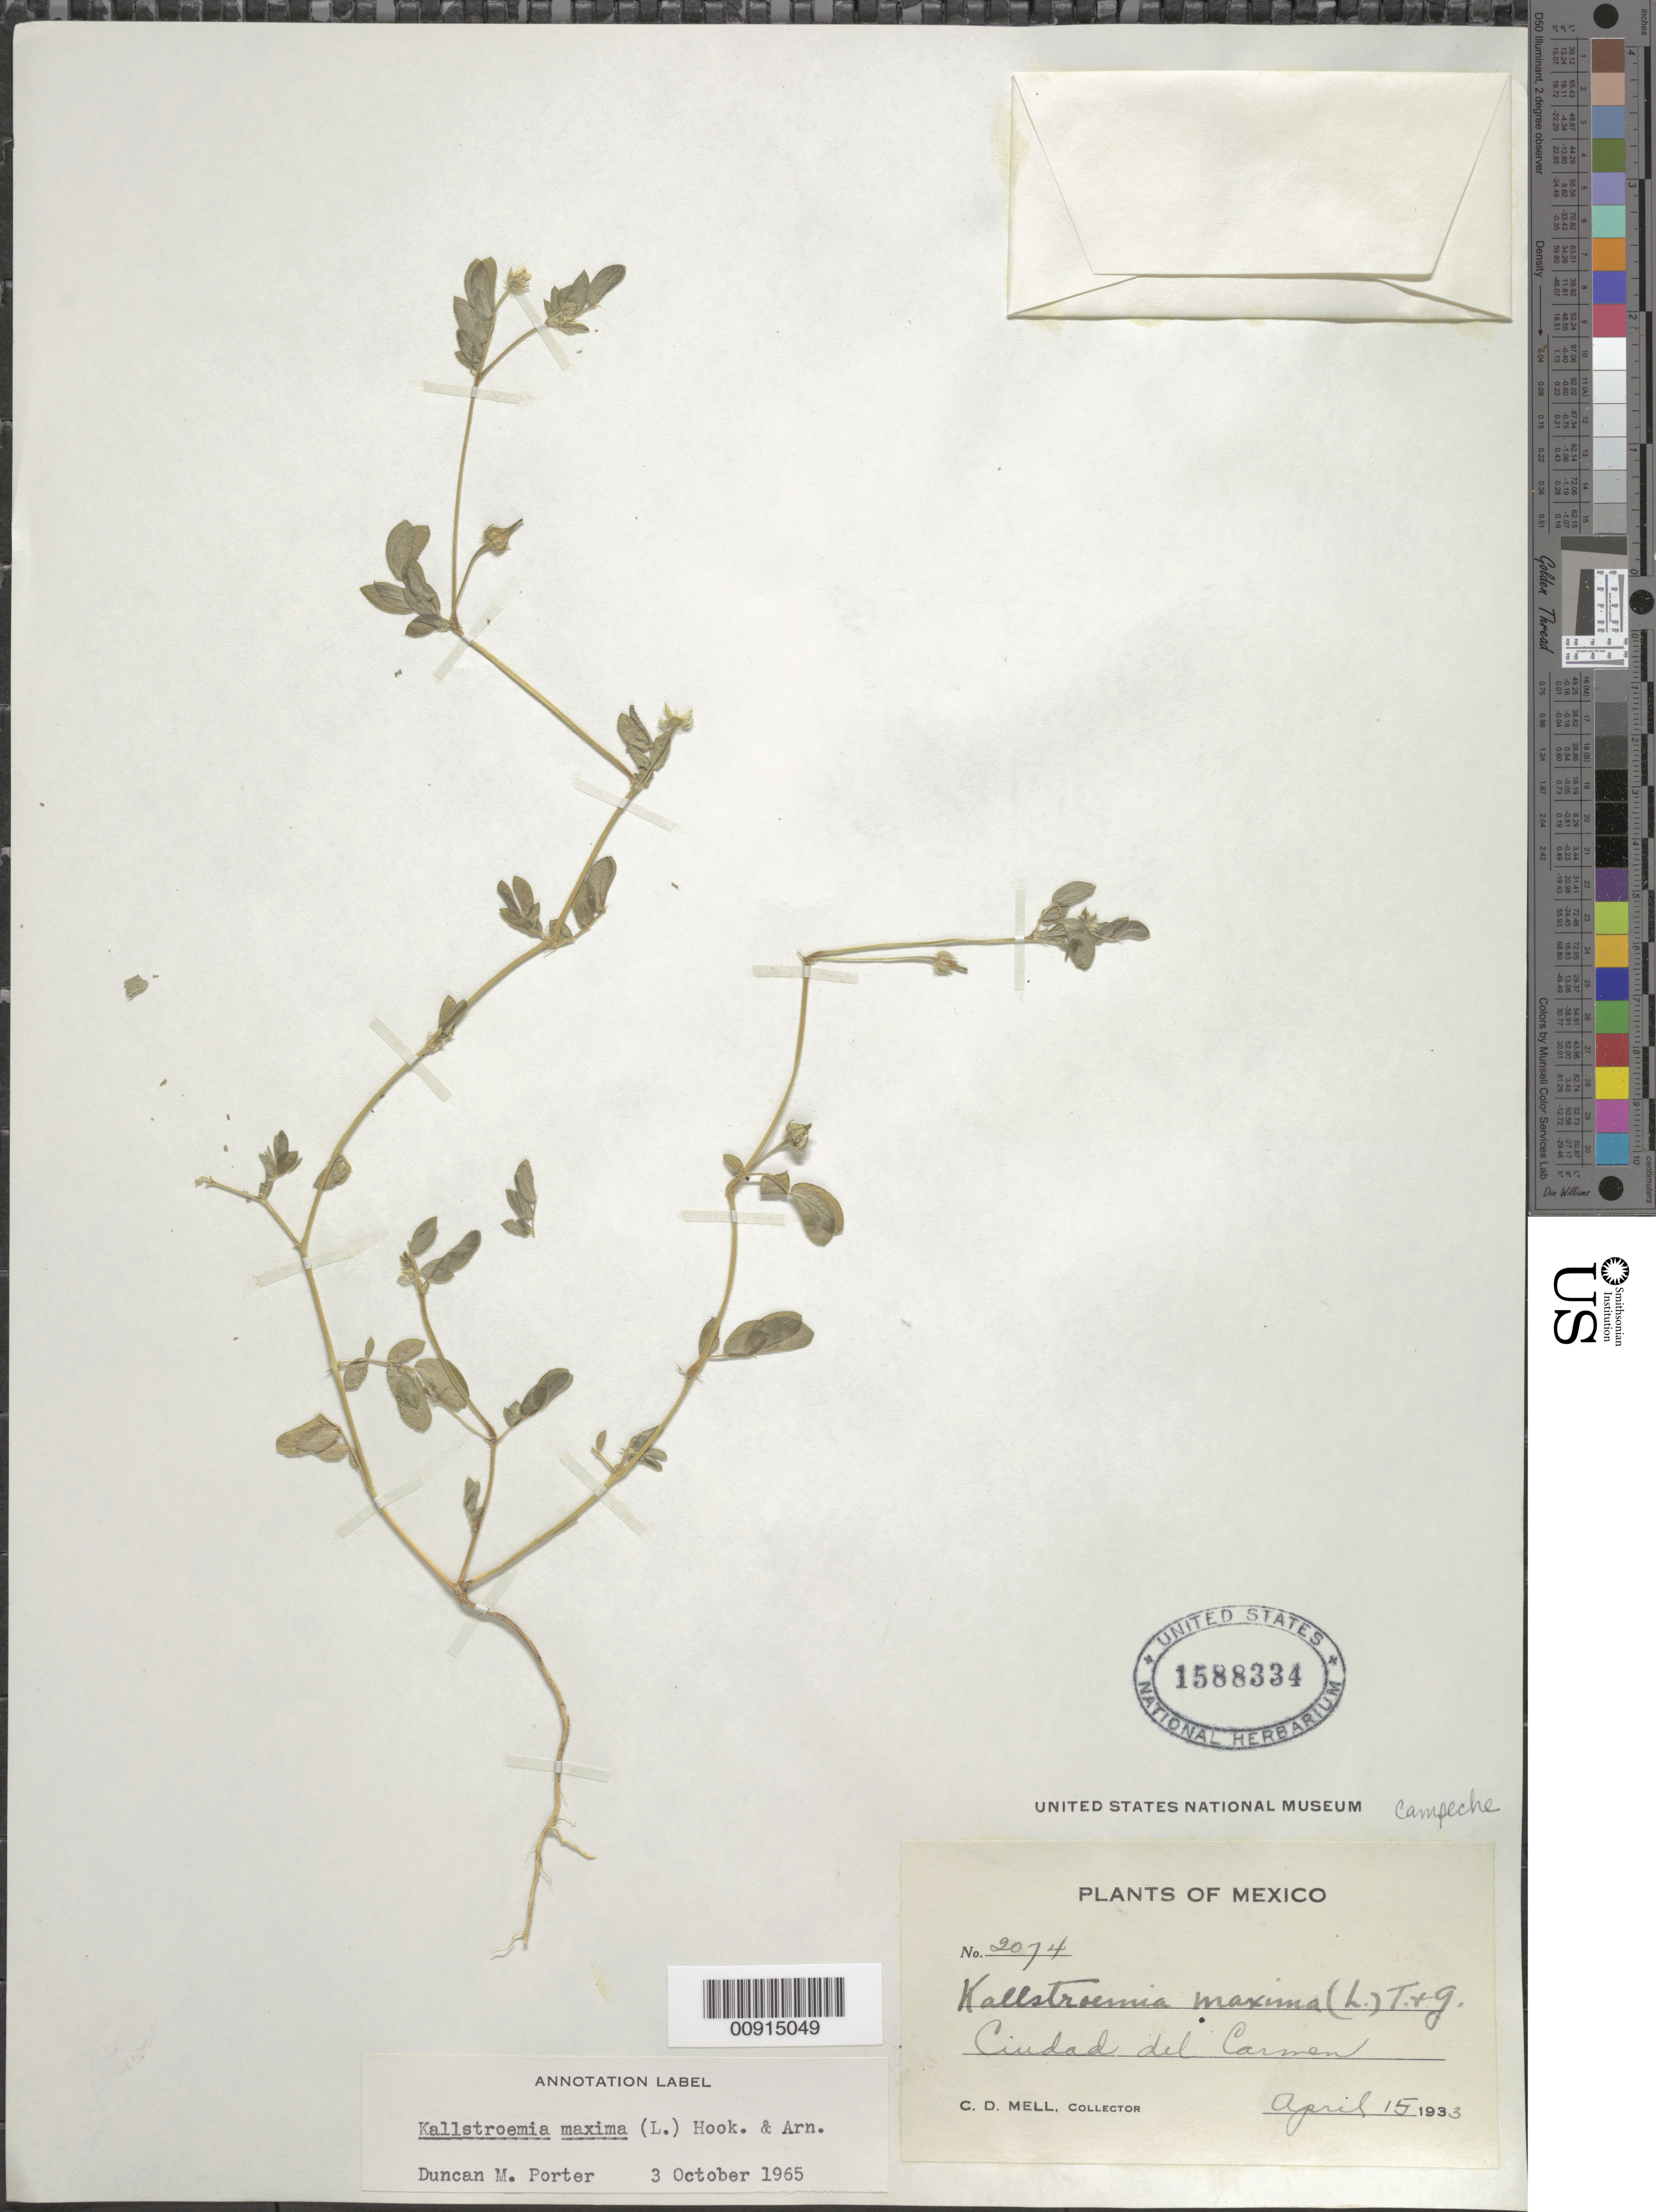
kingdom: Plantae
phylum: Tracheophyta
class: Magnoliopsida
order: Zygophyllales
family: Zygophyllaceae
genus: Kallstroemia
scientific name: Kallstroemia maxima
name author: (L.) Hook. & Arn.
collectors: C. D. Mell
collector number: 2074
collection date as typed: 15 Apr 1933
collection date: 1933-04-15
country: Mexico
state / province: Campeche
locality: Ciudad del Carmen.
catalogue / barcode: US 1588334